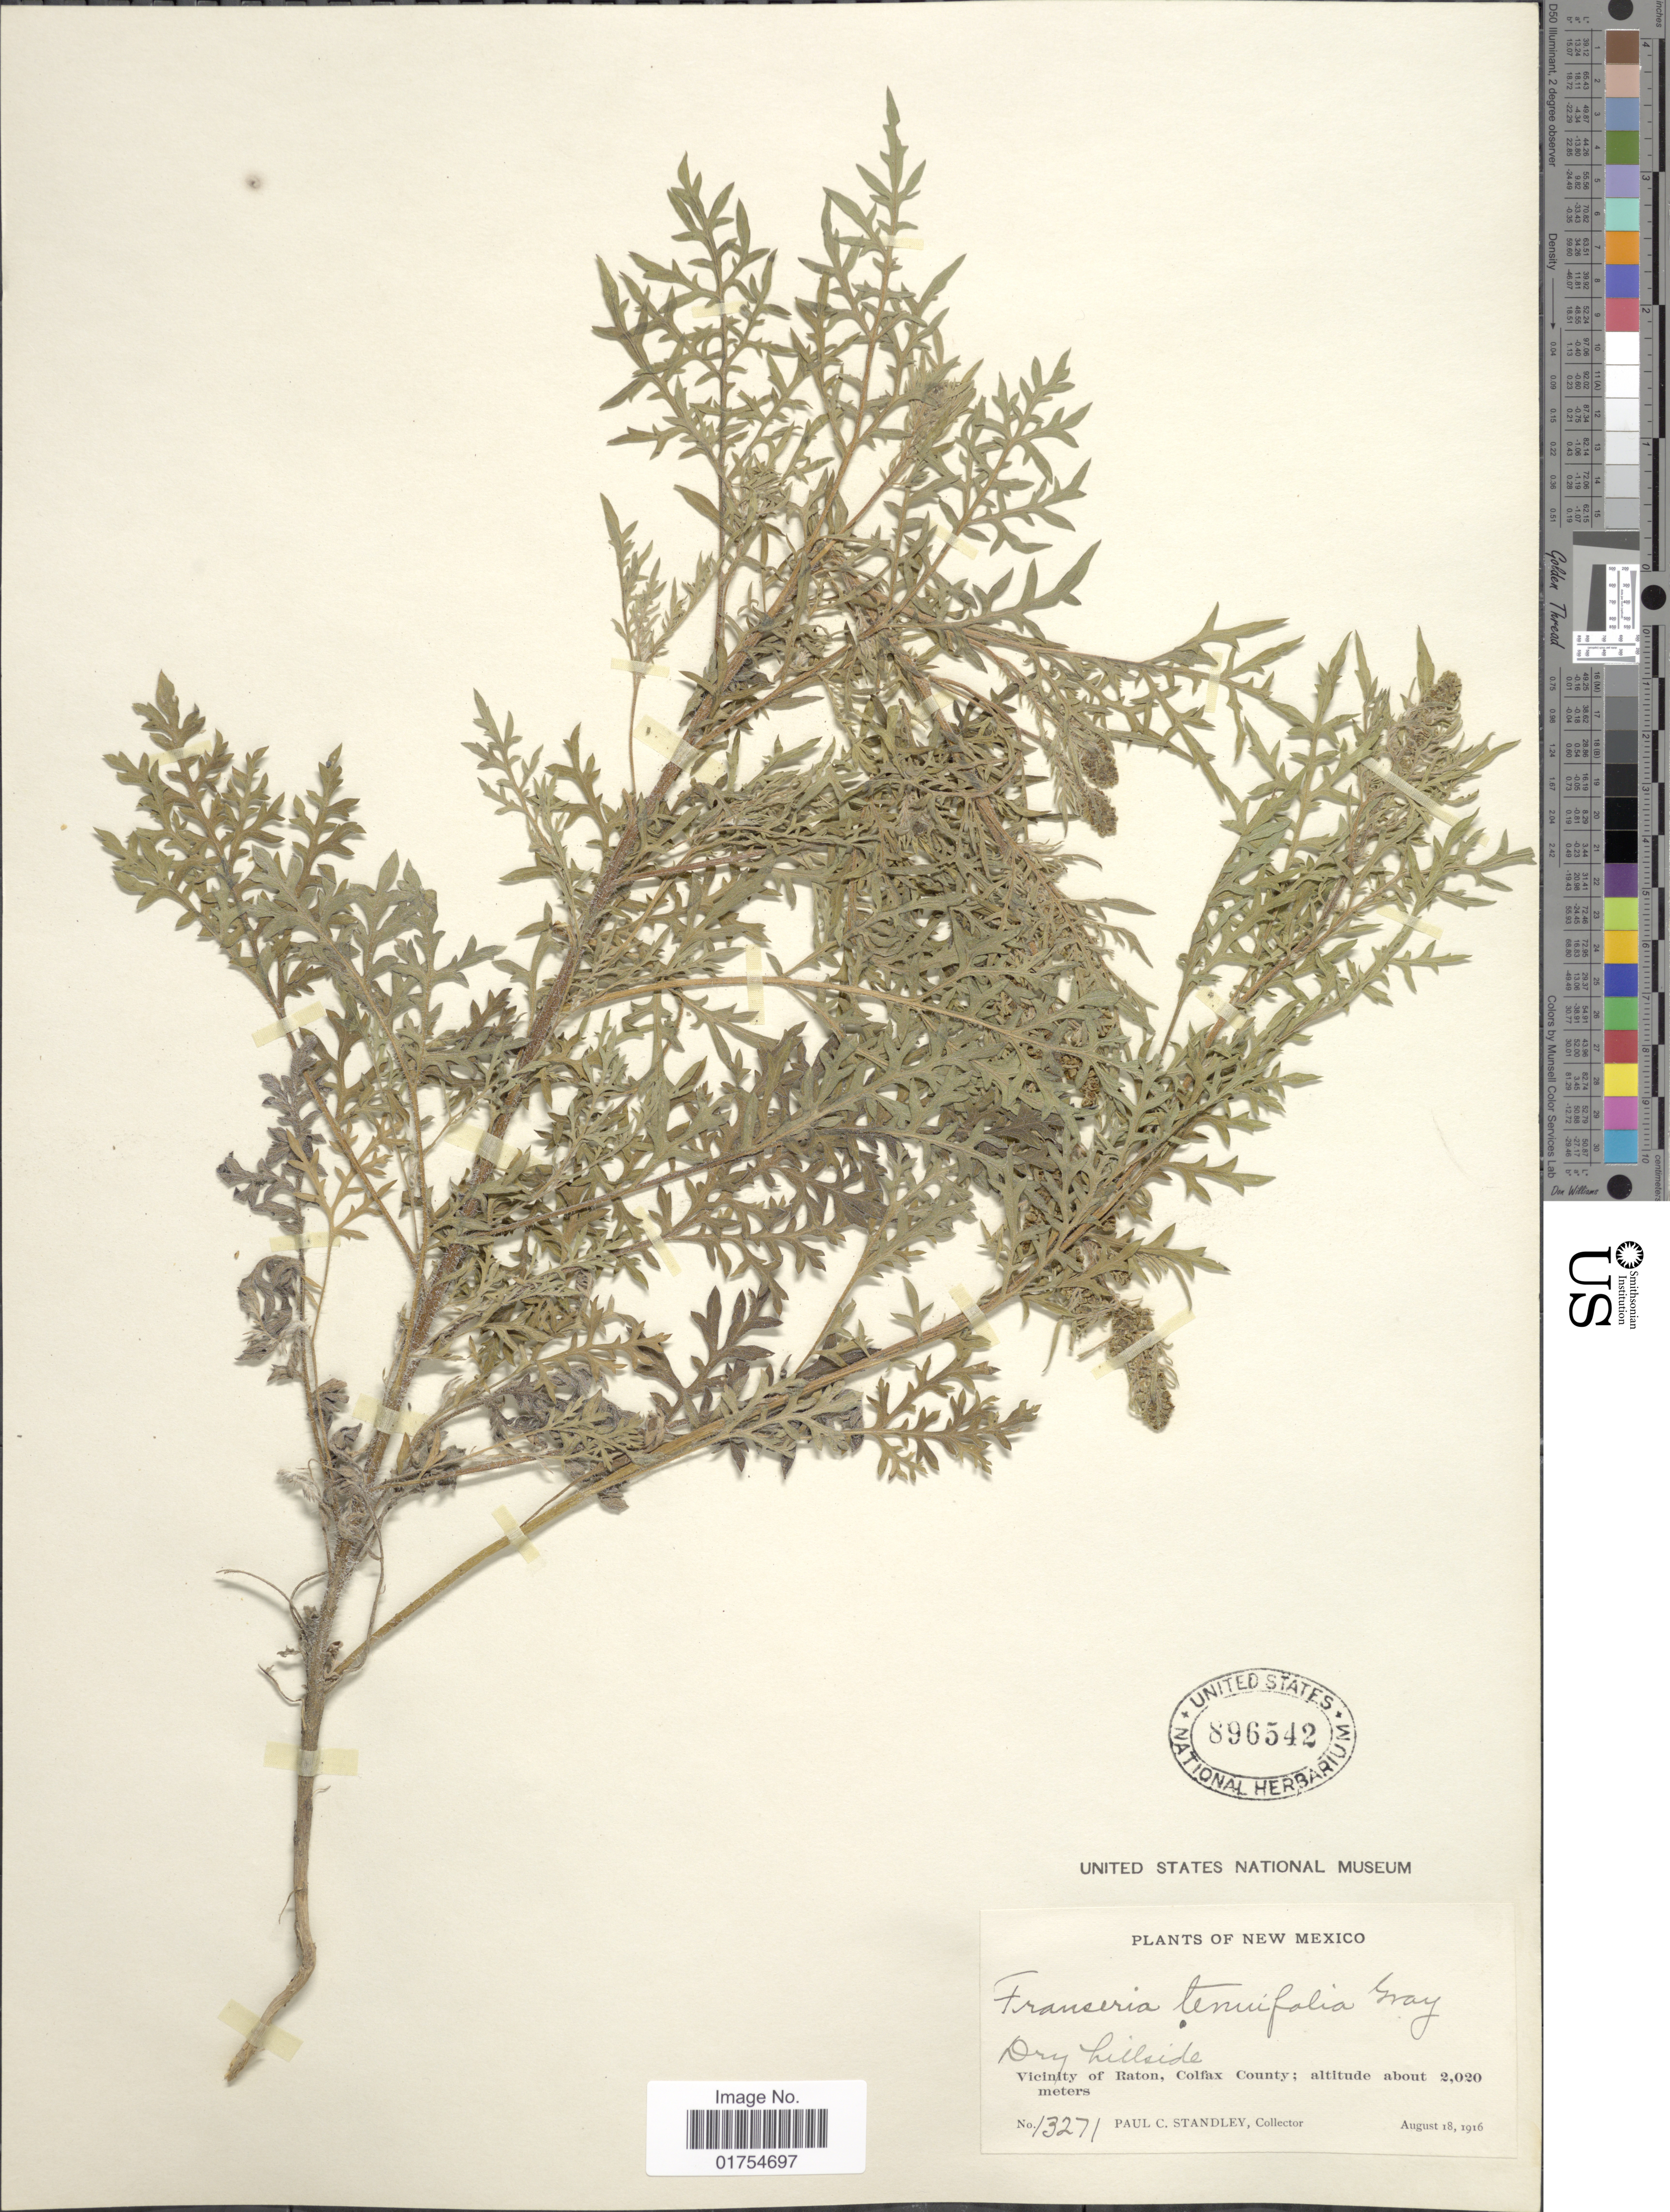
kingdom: Plantae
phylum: Tracheophyta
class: Magnoliopsida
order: Asterales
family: Asteraceae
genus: Franseria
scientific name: Franseria tenuifolia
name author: Harv. & A. Gray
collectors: P. C. Standley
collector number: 13271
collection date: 1916-08-18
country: United States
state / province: New Mexico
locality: Vicinity of Raton, Colfax County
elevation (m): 2020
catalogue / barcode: US 896542